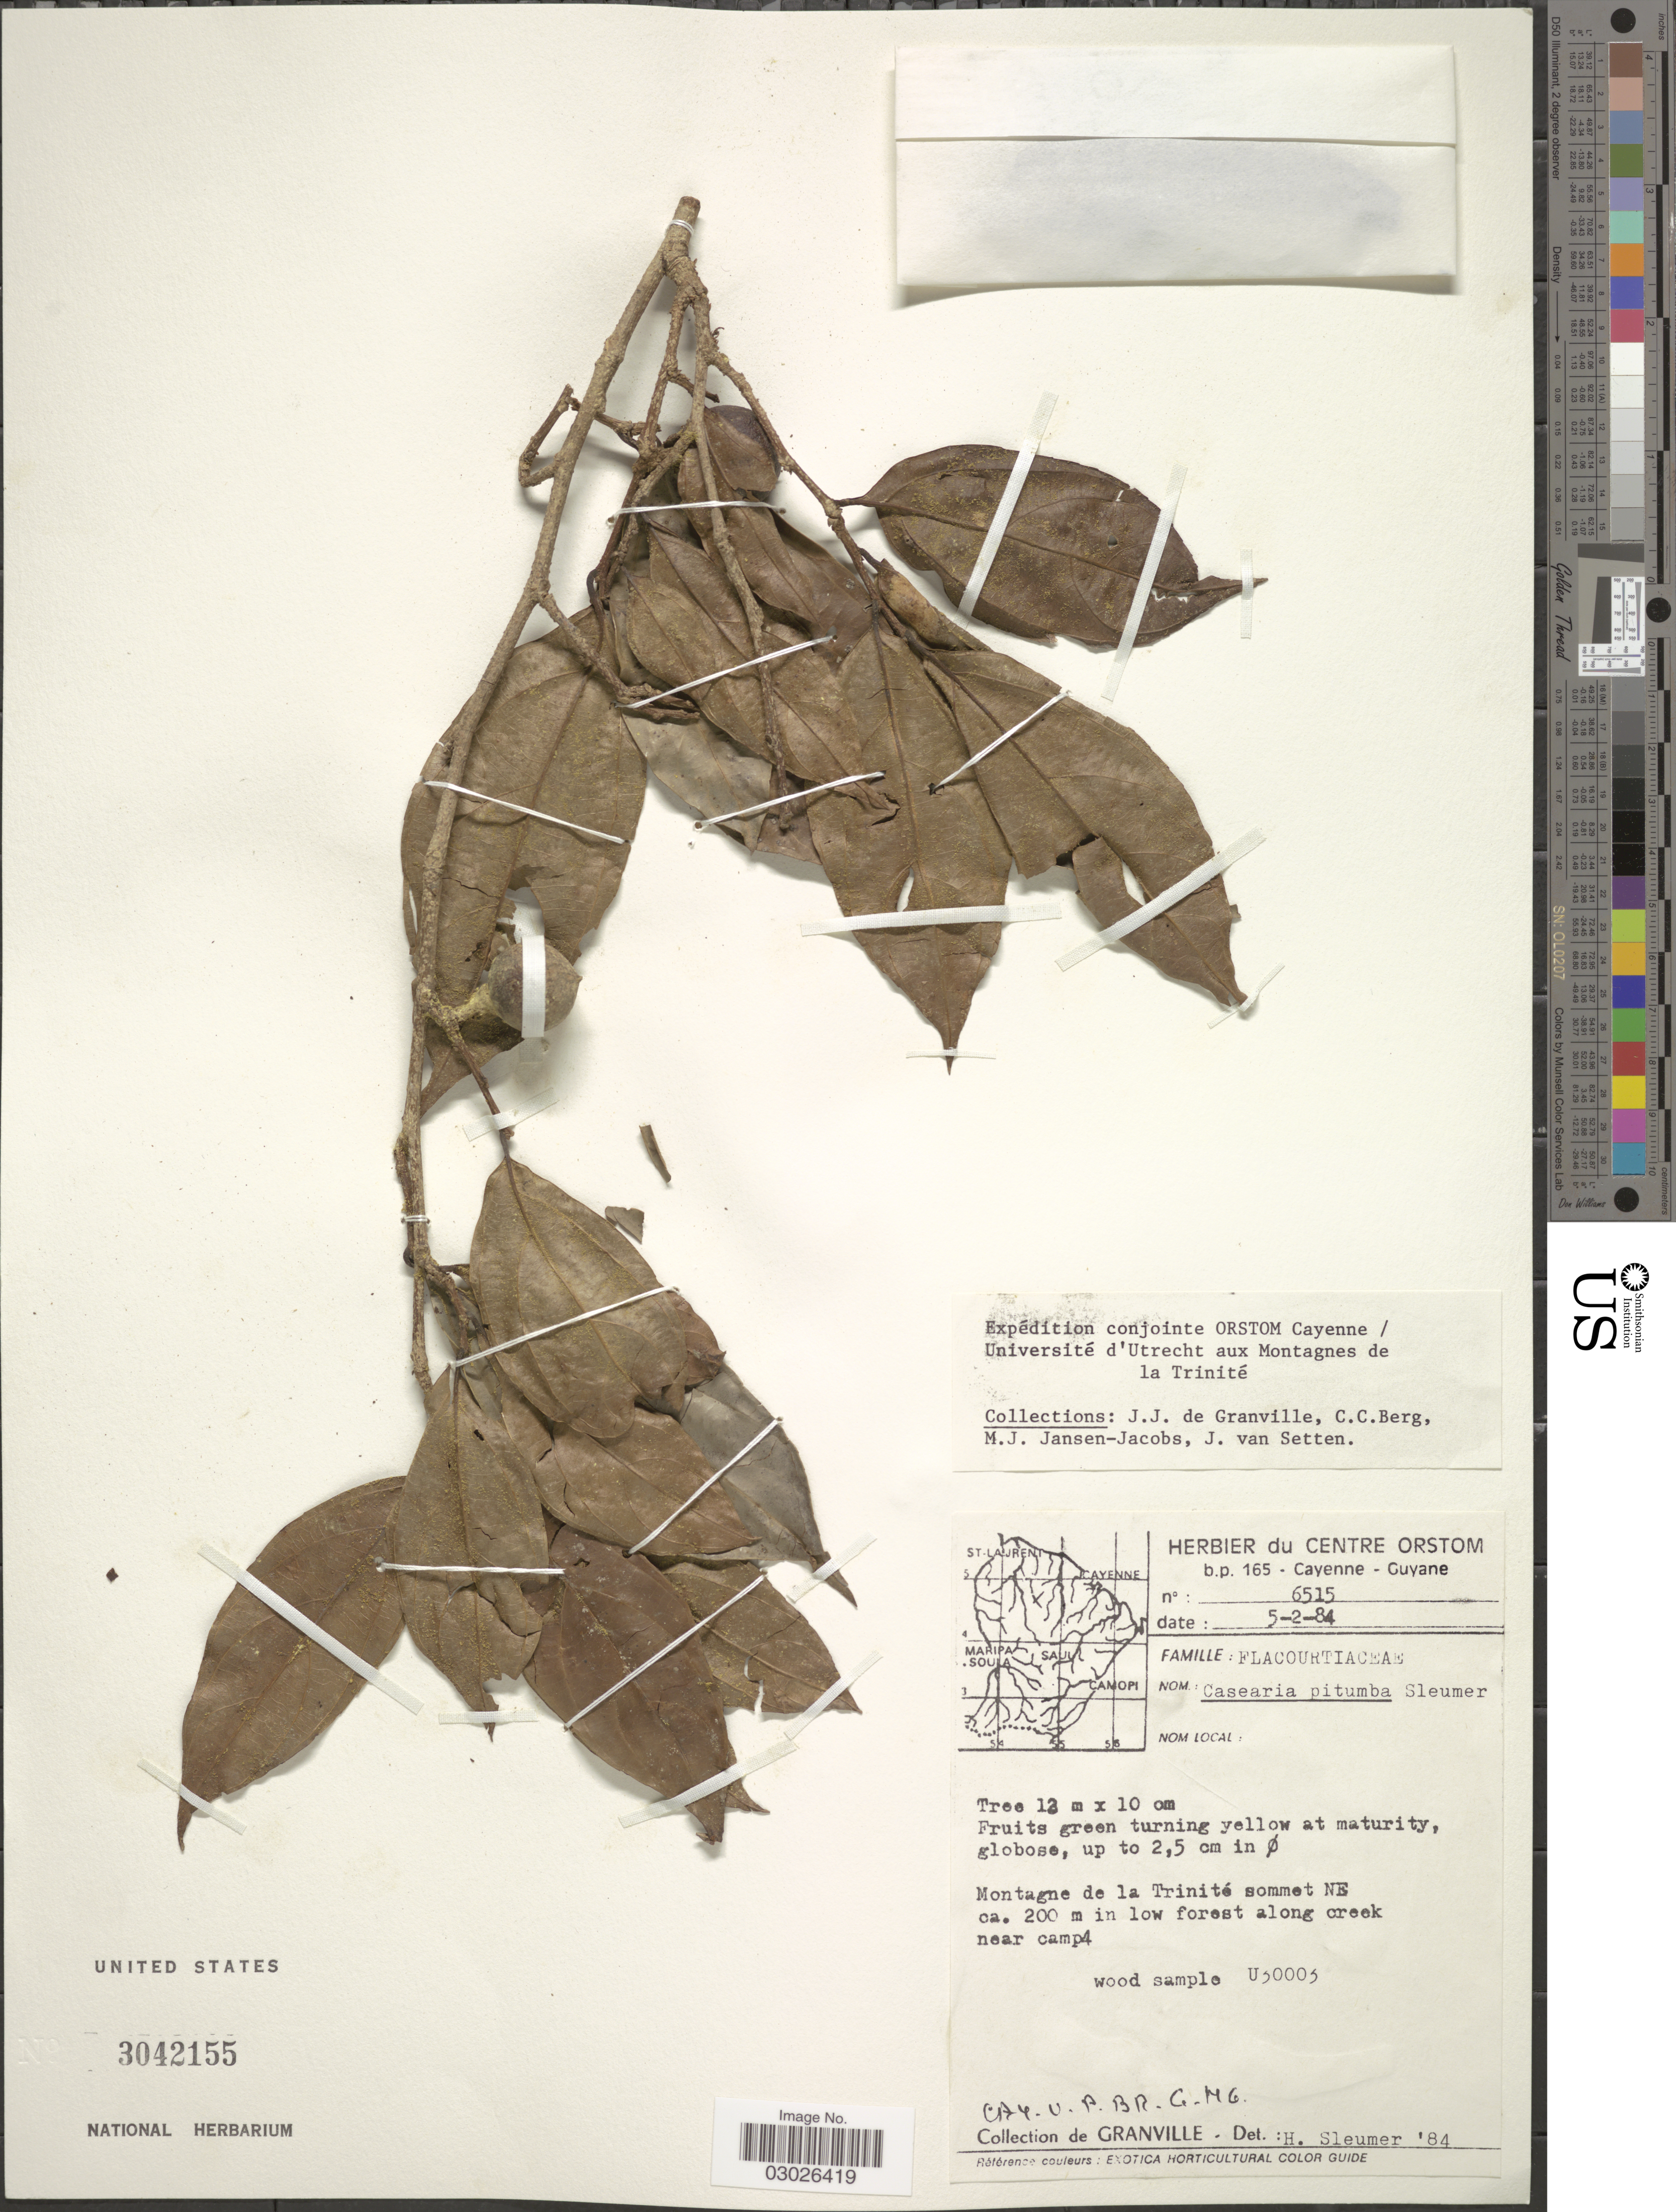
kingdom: Plantae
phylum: Tracheophyta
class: Magnoliopsida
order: Malpighiales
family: Salicaceae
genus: Casearia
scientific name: Casearia pitumba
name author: Sleumer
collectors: Granville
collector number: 6515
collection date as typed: Transcribed d/m/y: 5/2/84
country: French Guiana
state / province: Cayenne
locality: Montagne de la Trinité sommet nE, along creek near camp4.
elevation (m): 200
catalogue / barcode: US 3042155